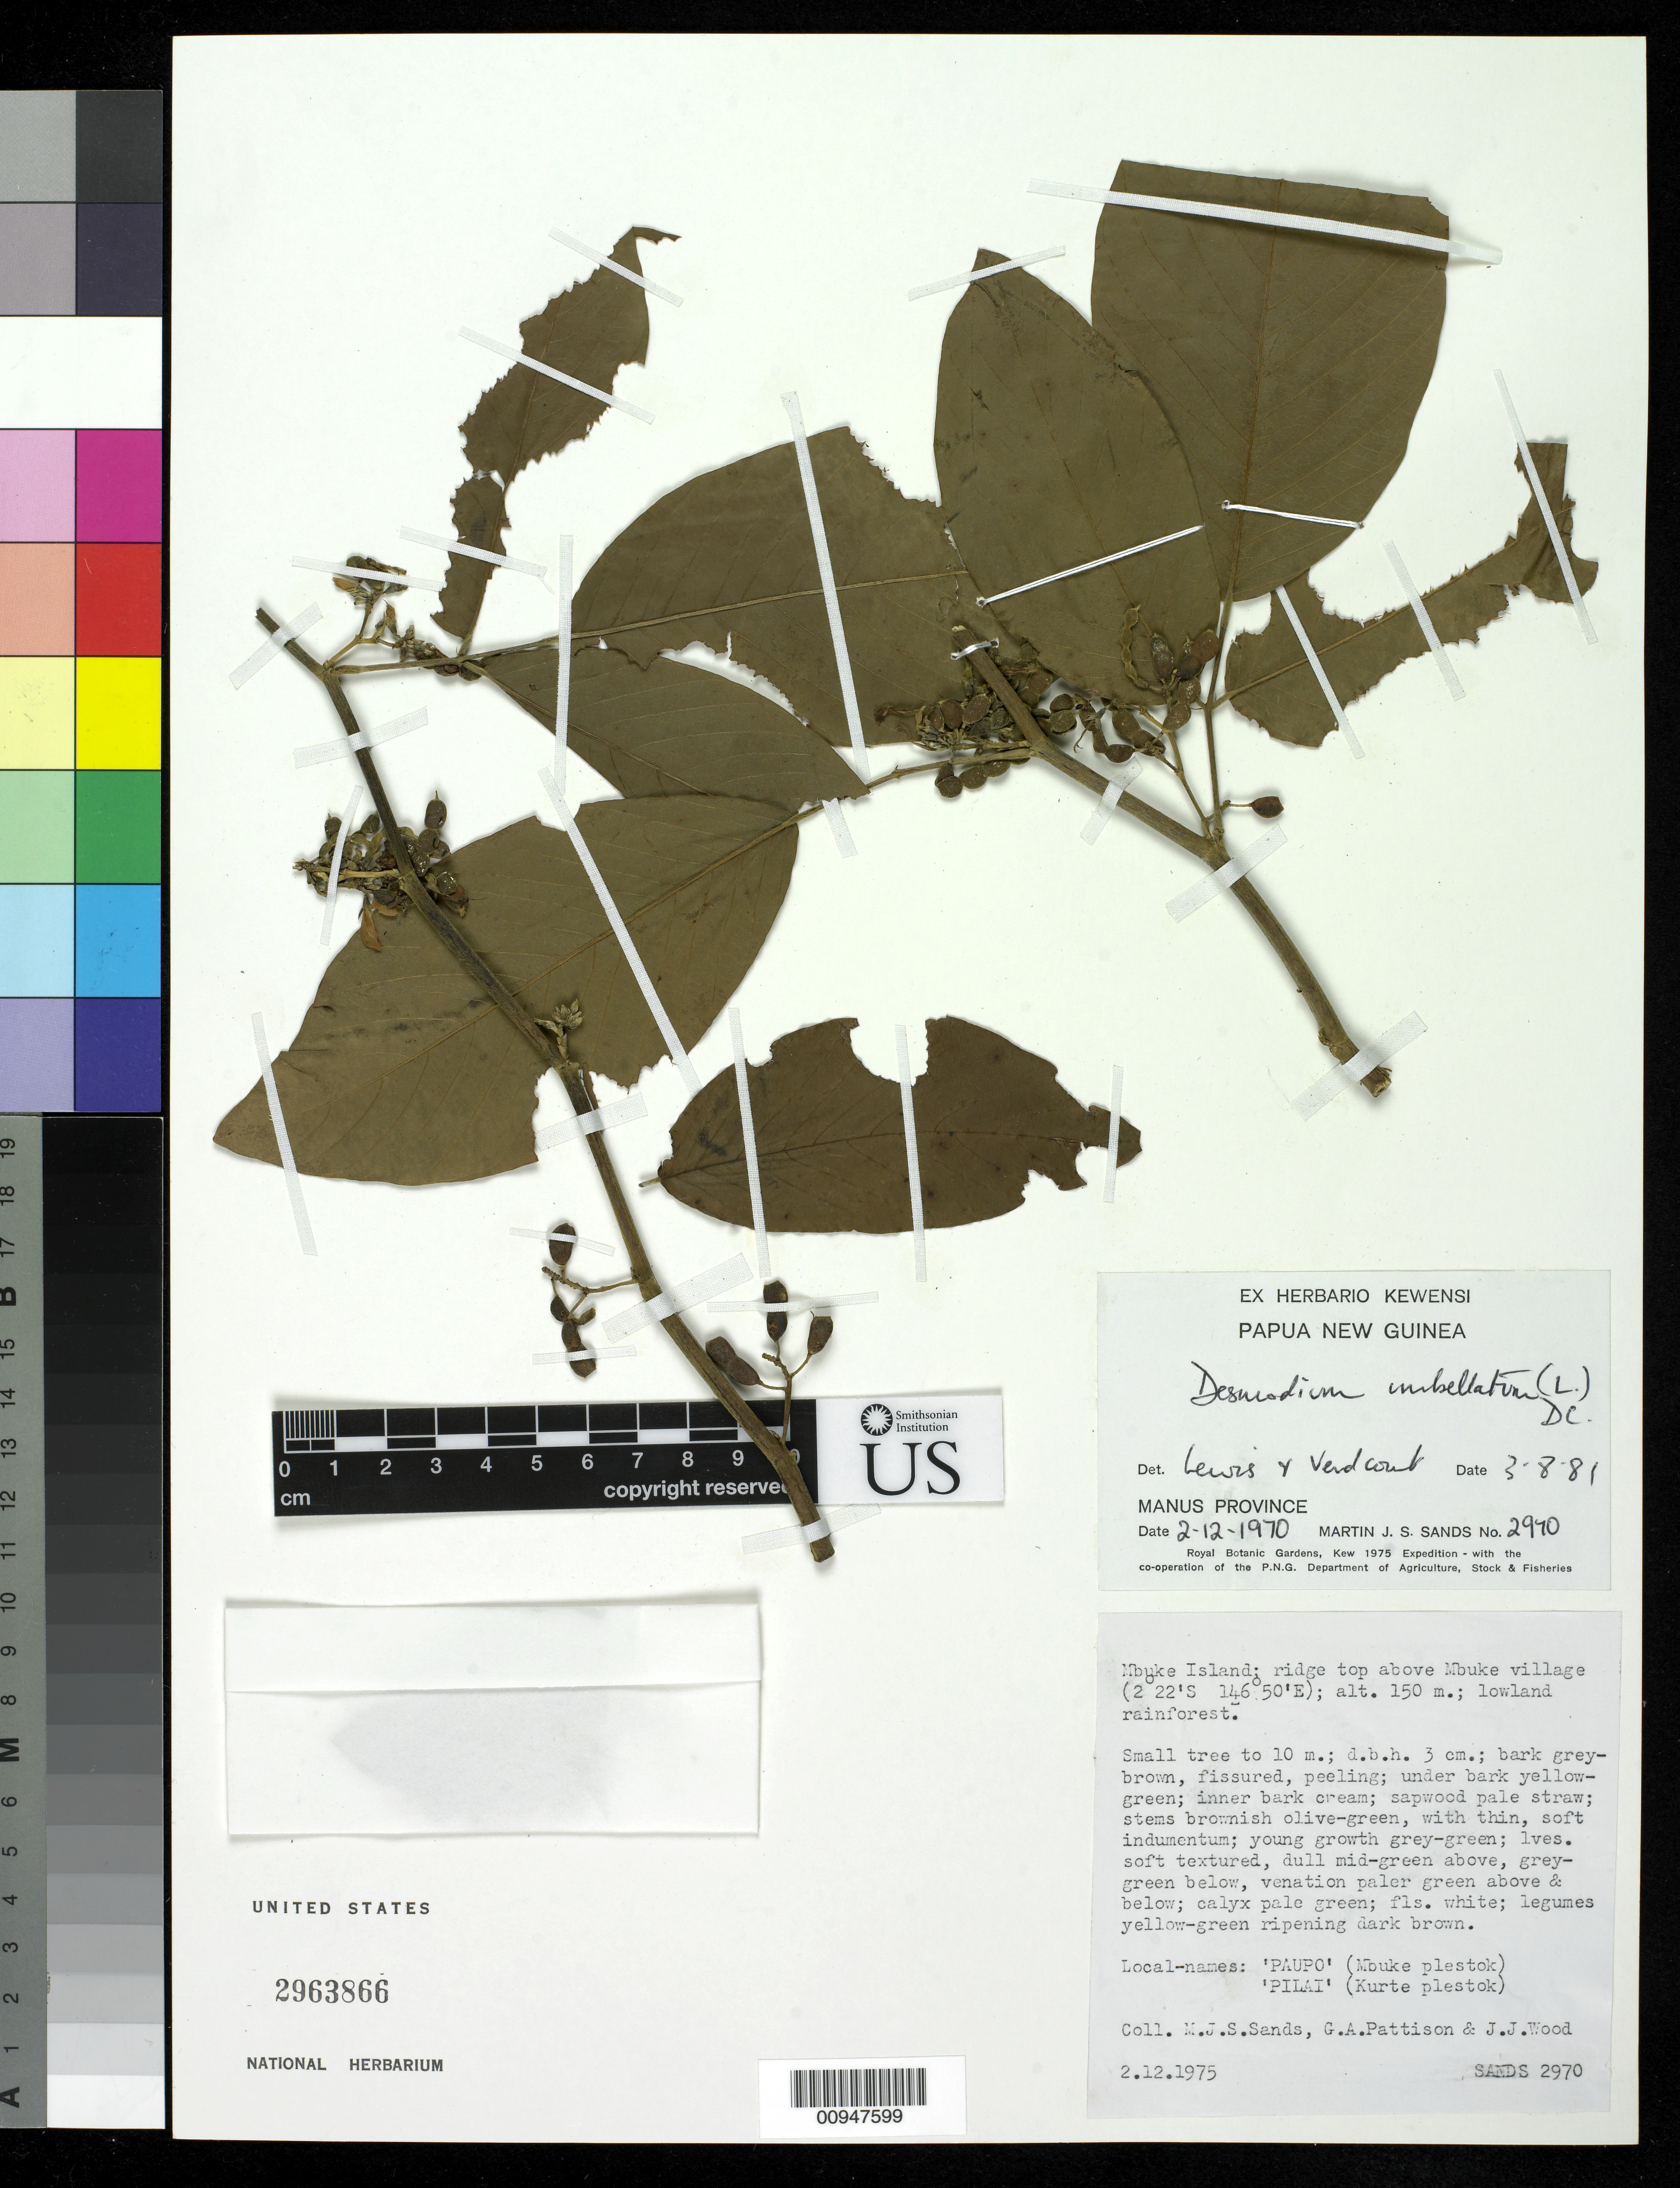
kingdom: Plantae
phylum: Tracheophyta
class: Magnoliopsida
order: Fabales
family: Fabaceae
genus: Dendrolobium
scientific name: Dendrolobium umbellatum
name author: (L.) Benth.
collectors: M. Sands, G. Pattison & J. Wood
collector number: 2970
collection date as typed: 02 Dec 1975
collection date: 1975-12-02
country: Papua New Guinea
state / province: Manus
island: Mbuke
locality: Mbuke Island: ridge top above Mbuke Village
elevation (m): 150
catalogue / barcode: US 2963866